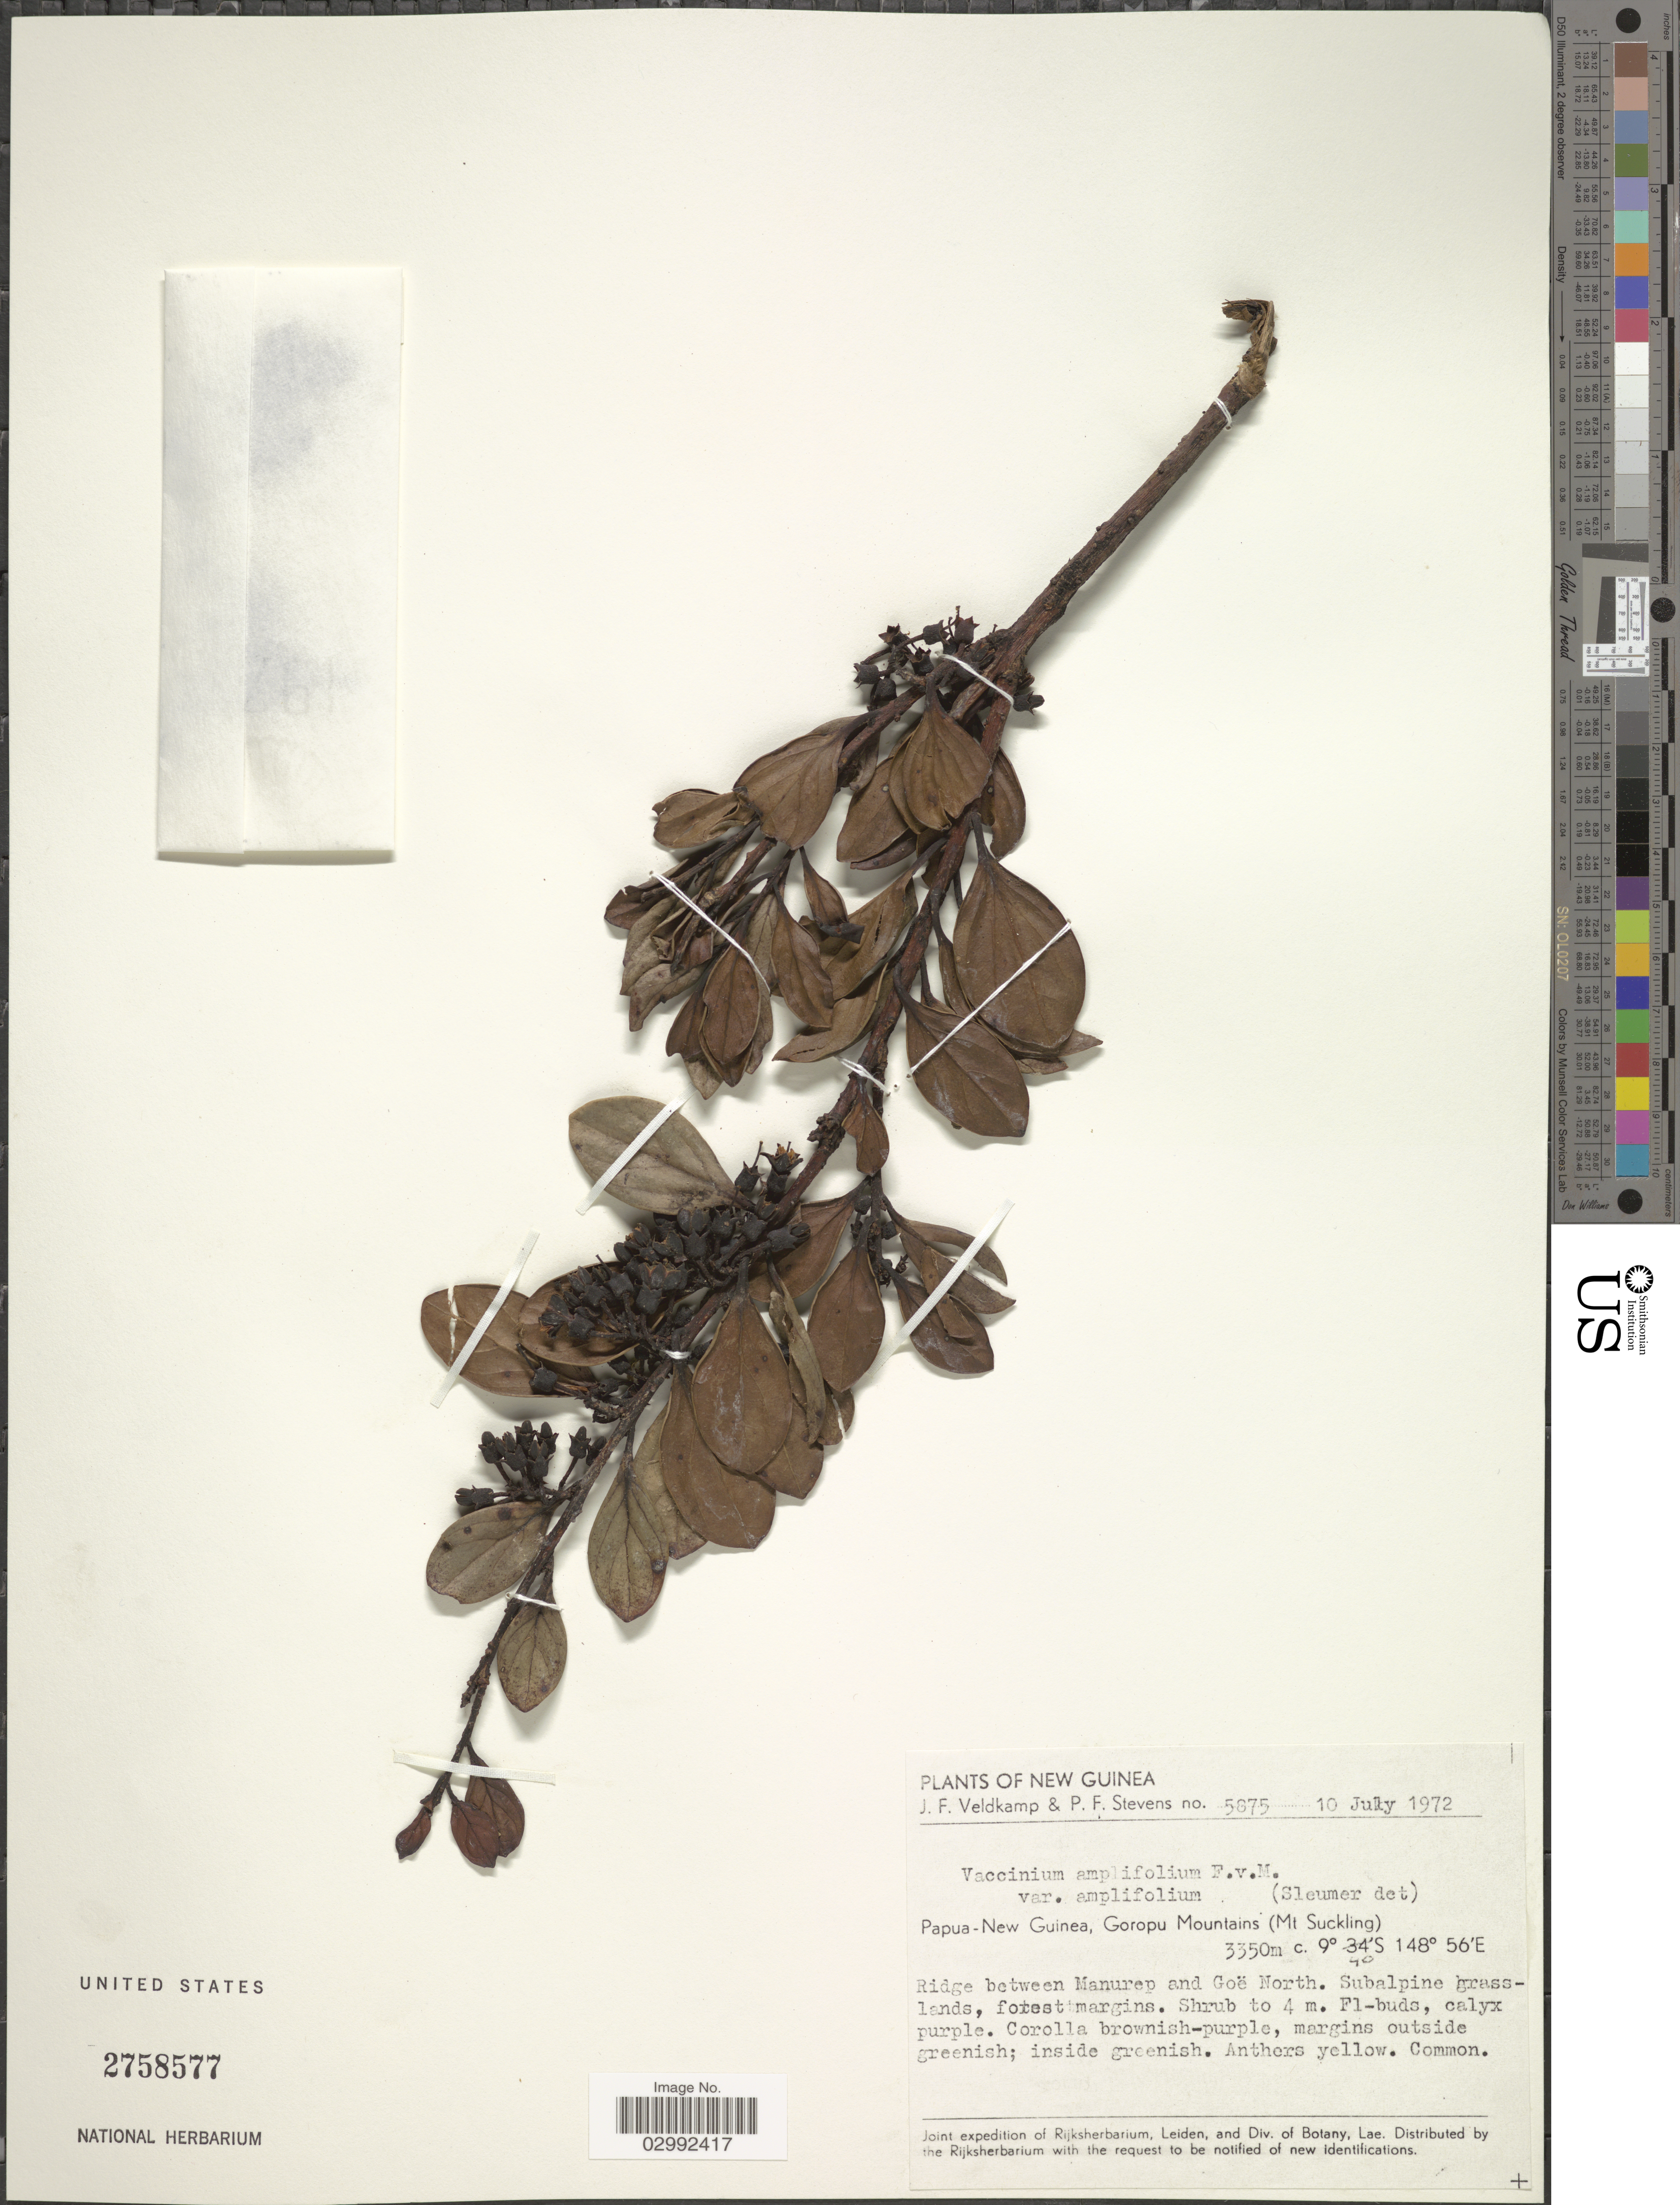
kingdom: Plantae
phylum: Tracheophyta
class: Magnoliopsida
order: Ericales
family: Ericaceae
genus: Vaccinium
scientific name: Vaccinium amplifolium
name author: F. Muell.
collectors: J. F. Veldkamp & P. F. Stevens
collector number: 5875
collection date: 1972-07-10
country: Papua New Guinea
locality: New Guinea, Goropu Mountains (Mt. Suckling), Ridge between Manurep and Goë North.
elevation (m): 3350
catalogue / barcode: US 2858577